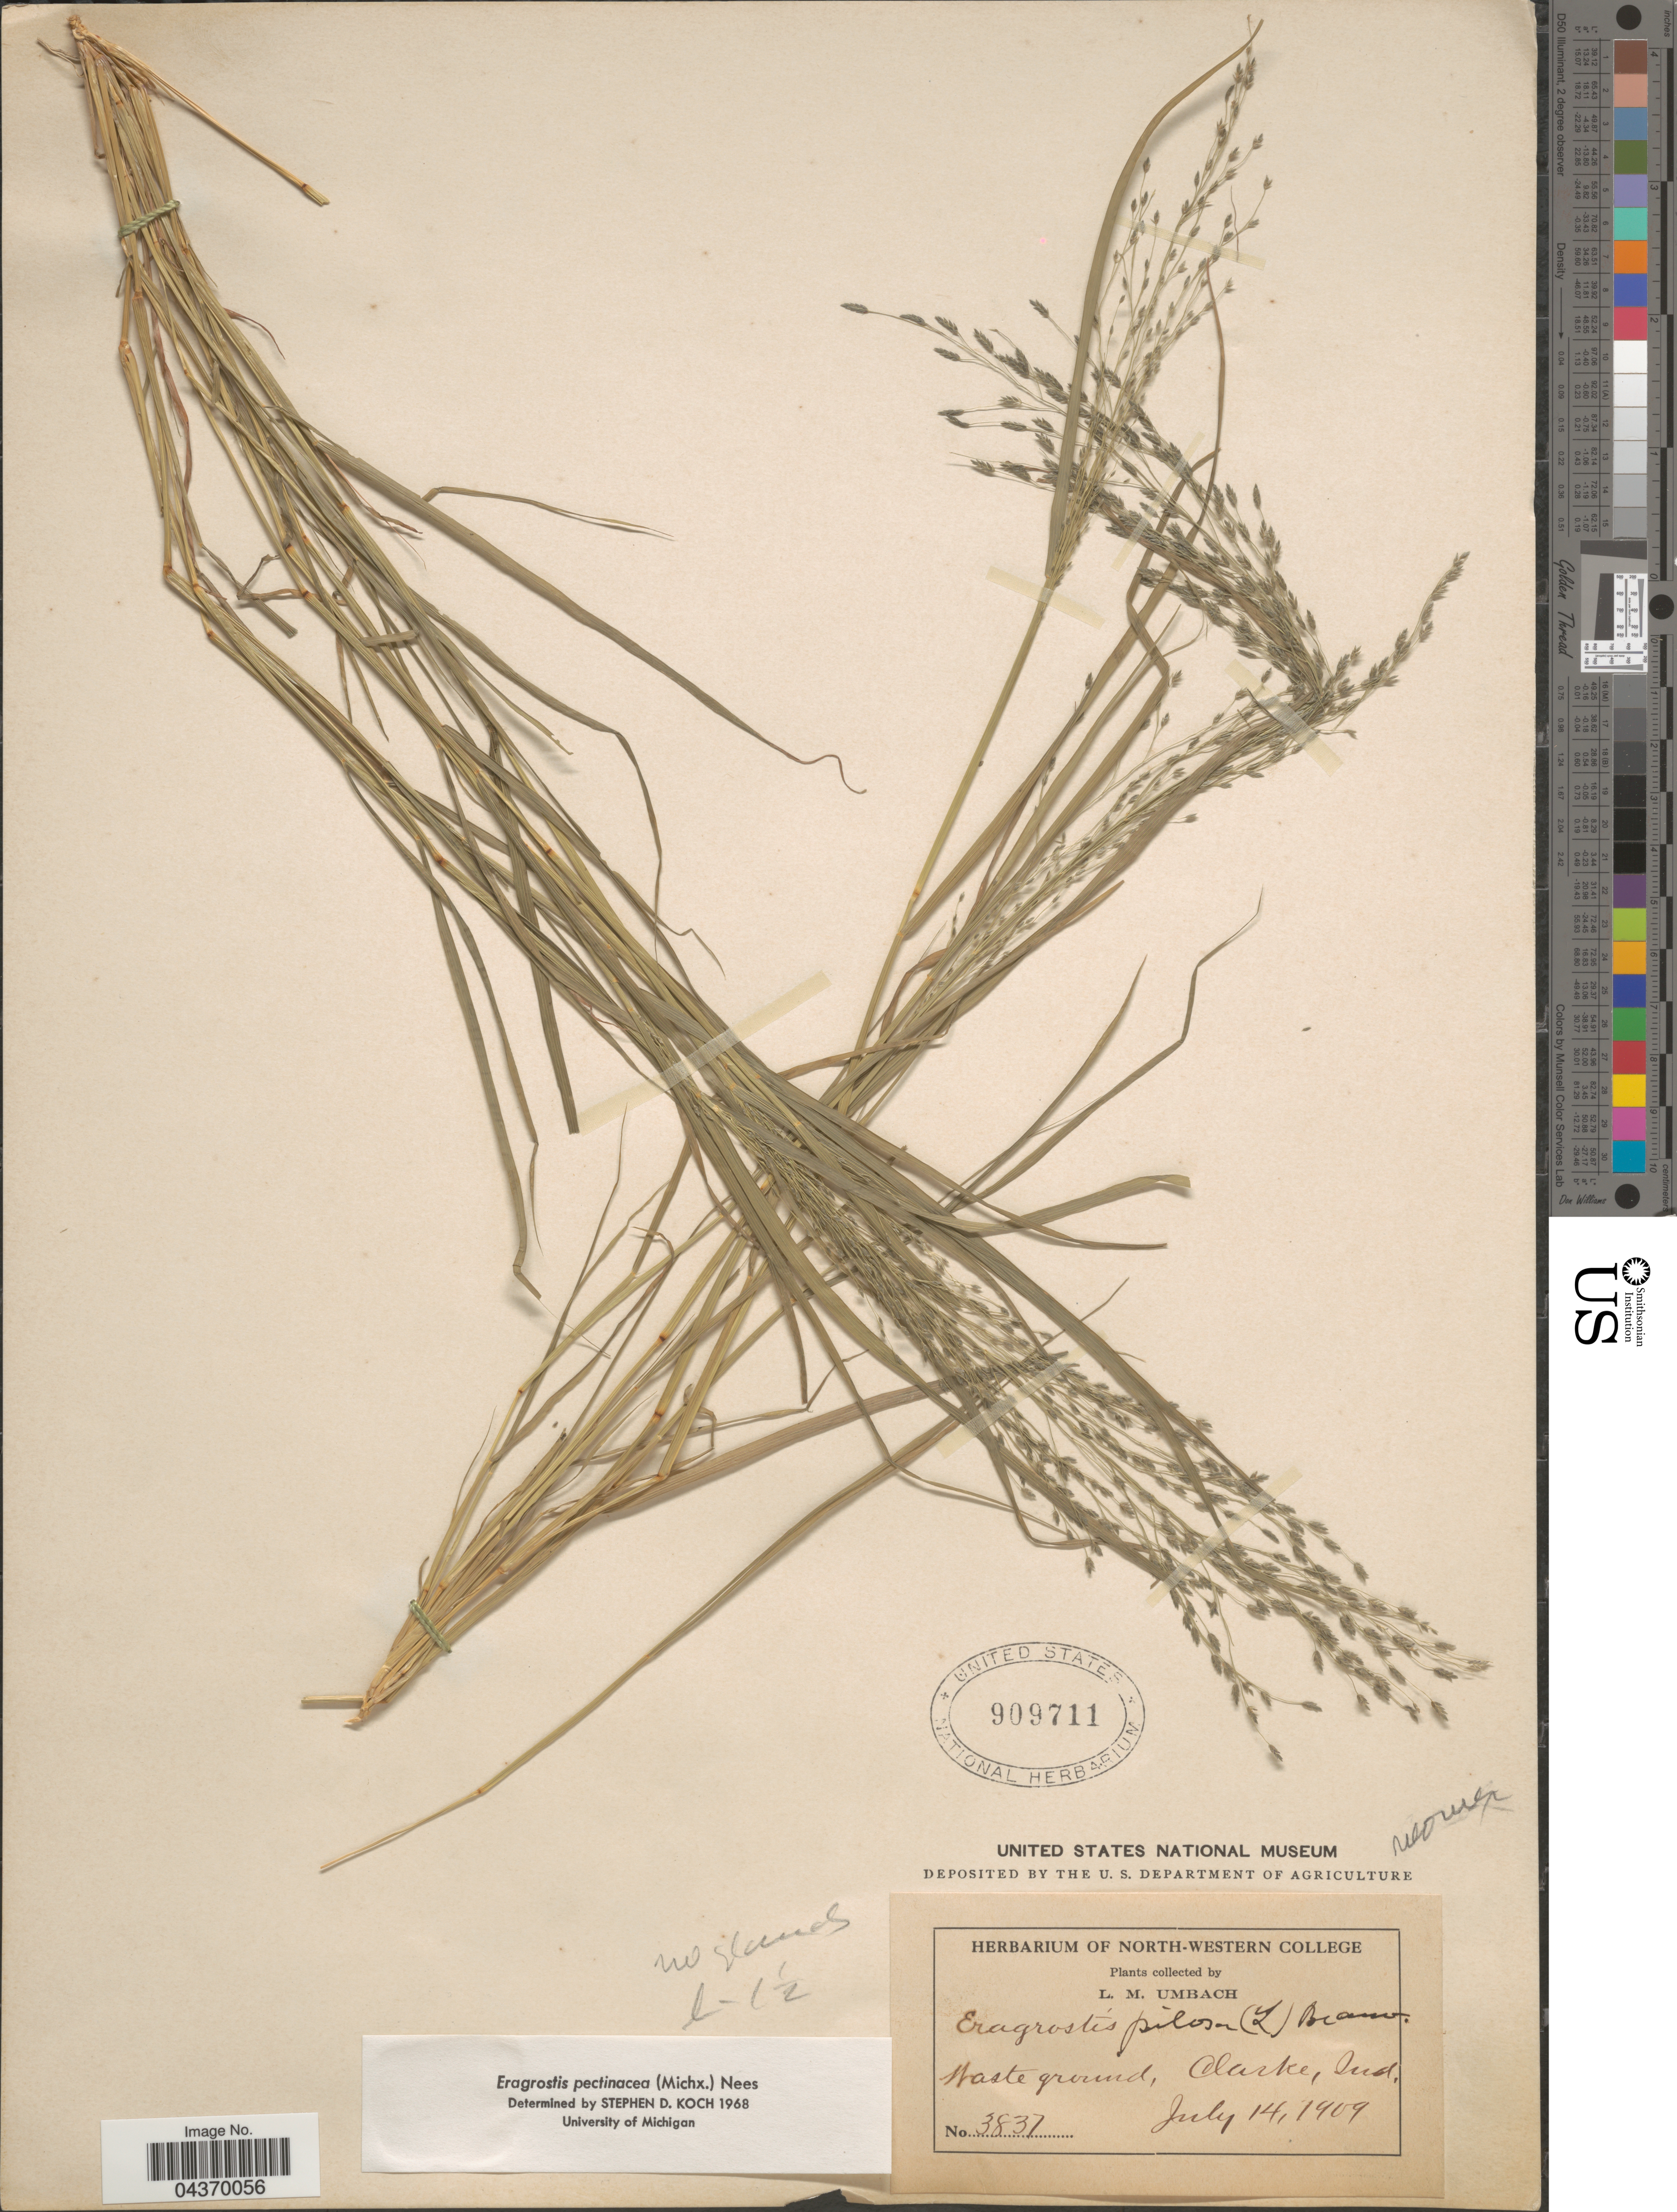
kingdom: Plantae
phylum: Tracheophyta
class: Liliopsida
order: Poales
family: Poaceae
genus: Eragrostis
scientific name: Eragrostis pectinacea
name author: (Michx.) Nees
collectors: L. M. Umbach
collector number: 3837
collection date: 1909-07-14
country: United States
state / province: Indiana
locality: Clarke.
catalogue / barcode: US 909711